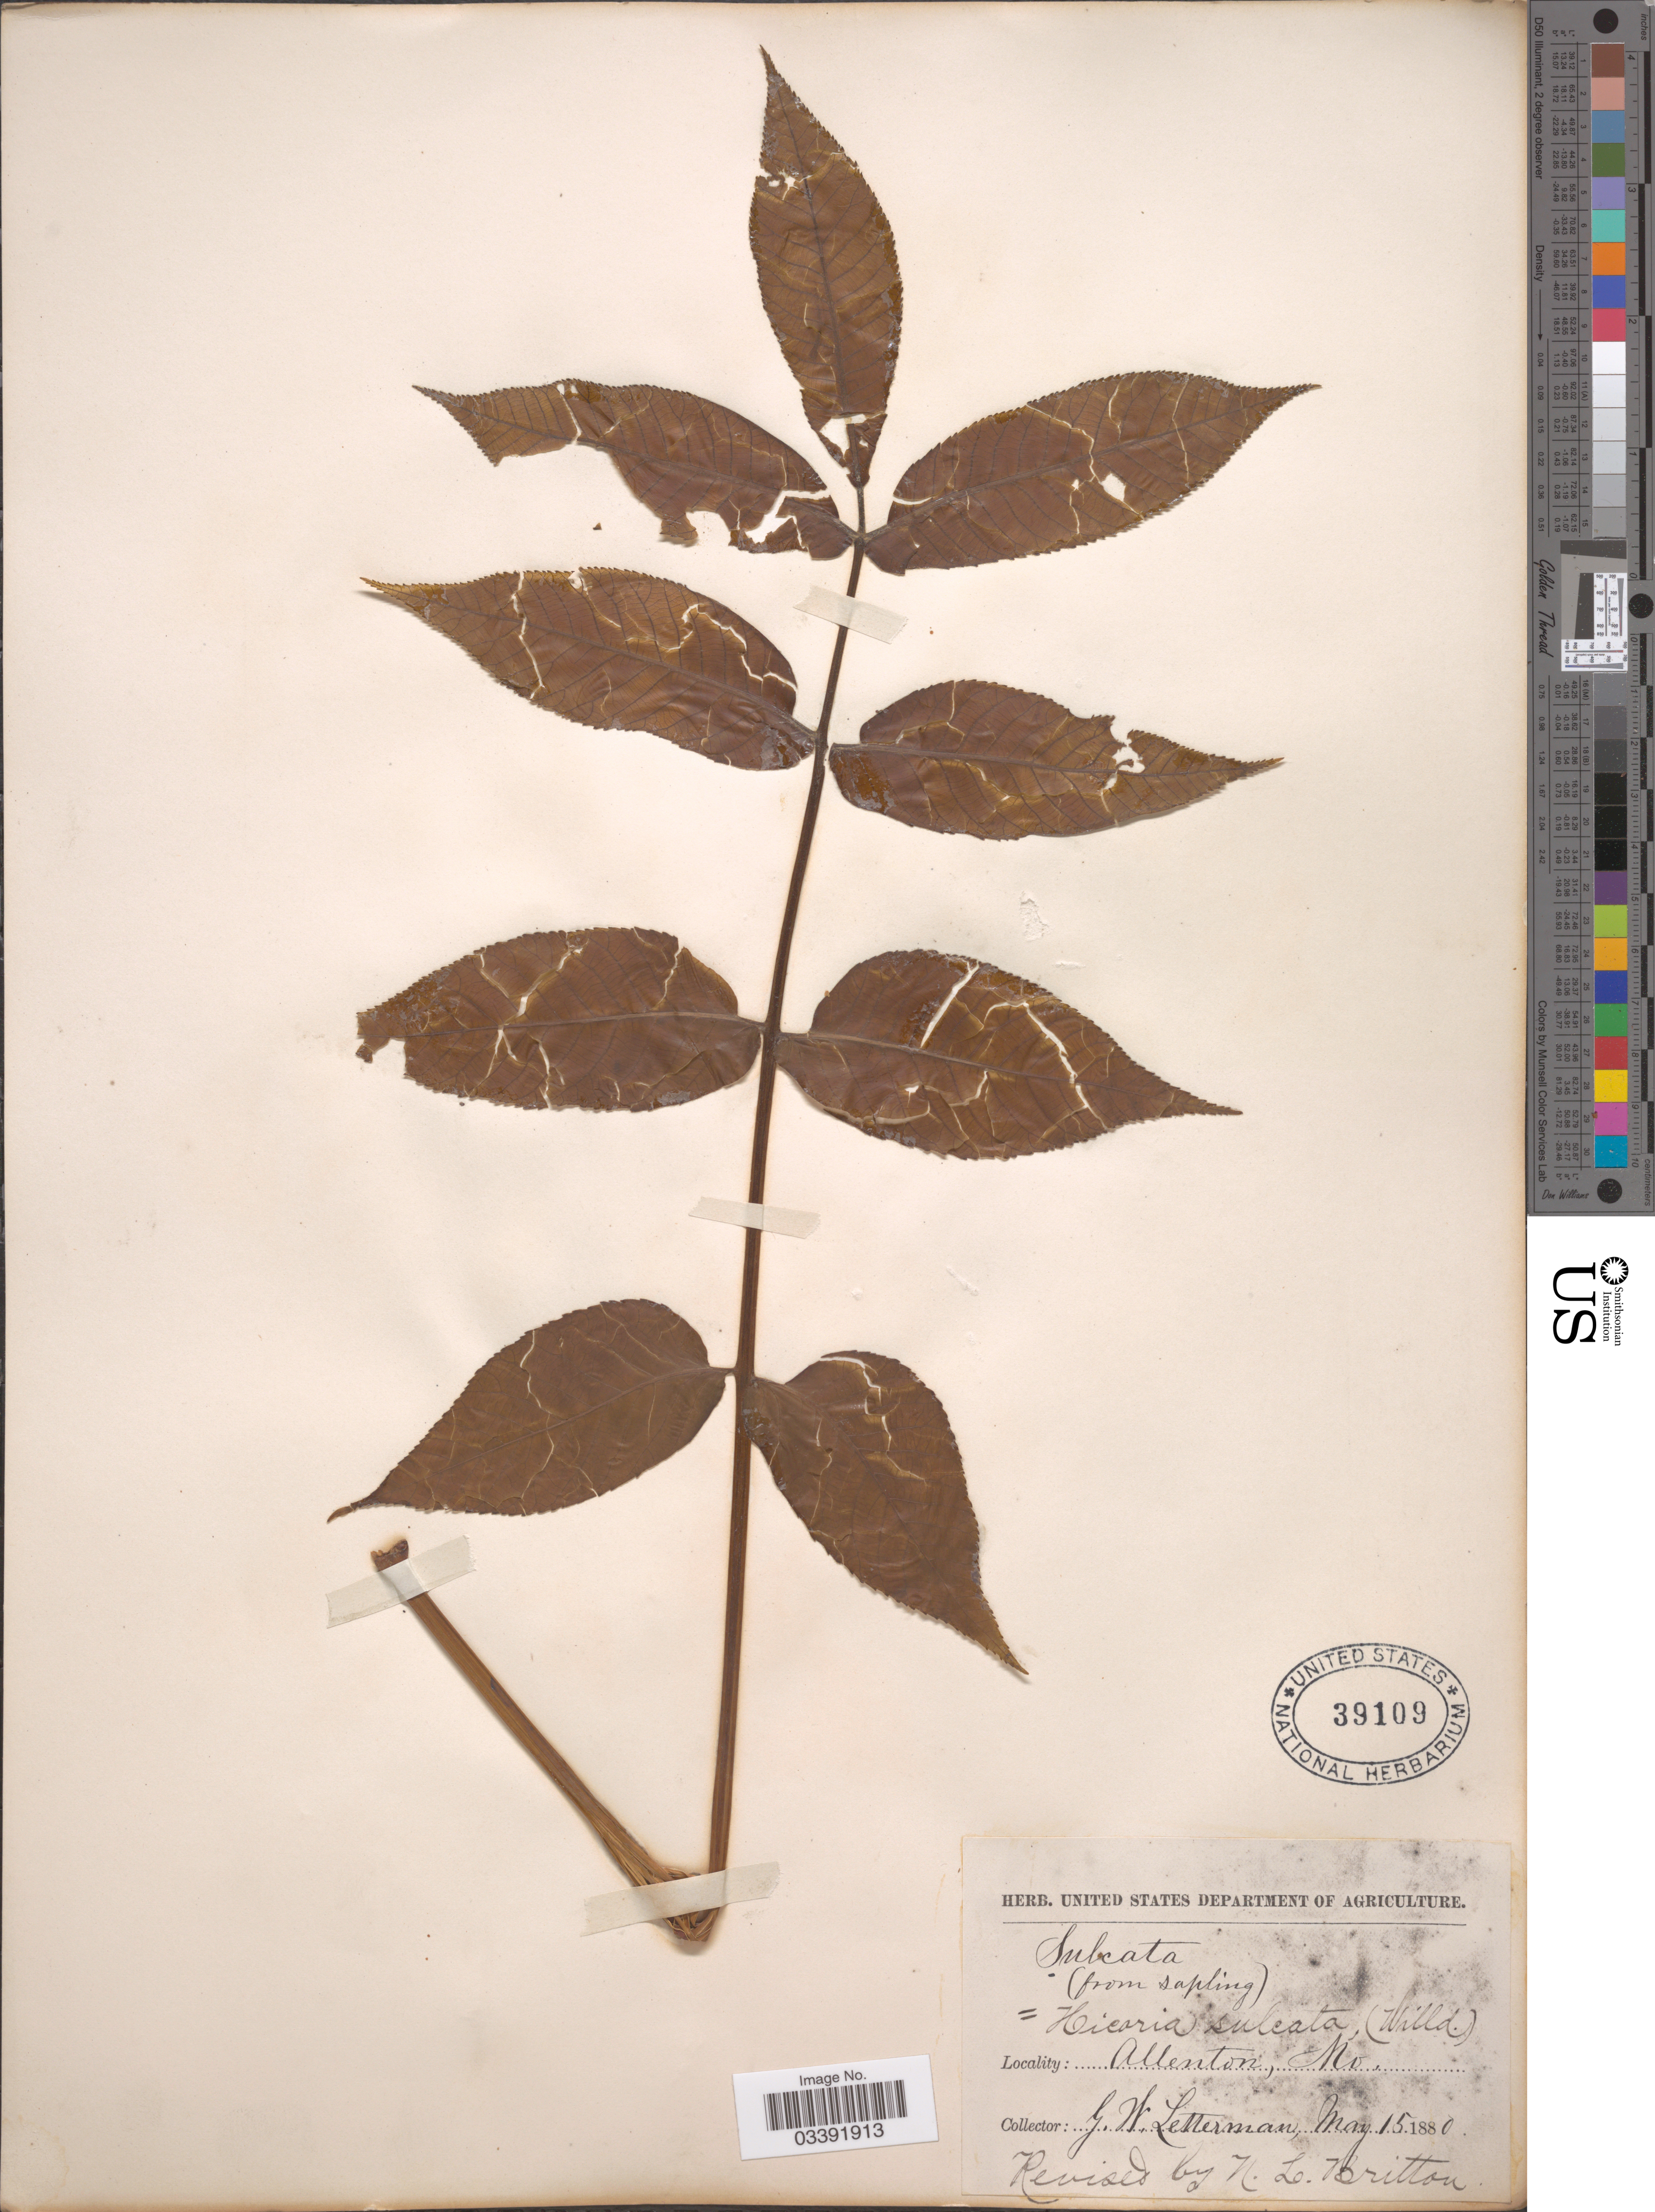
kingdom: Plantae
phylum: Tracheophyta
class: Magnoliopsida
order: Fagales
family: Juglandaceae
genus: Carya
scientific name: Carya laciniosa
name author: (F. Michx.) G. Don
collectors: G. W. Letterman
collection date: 1880-05-15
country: United States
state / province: Missouri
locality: Allenton.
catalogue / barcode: US 39109